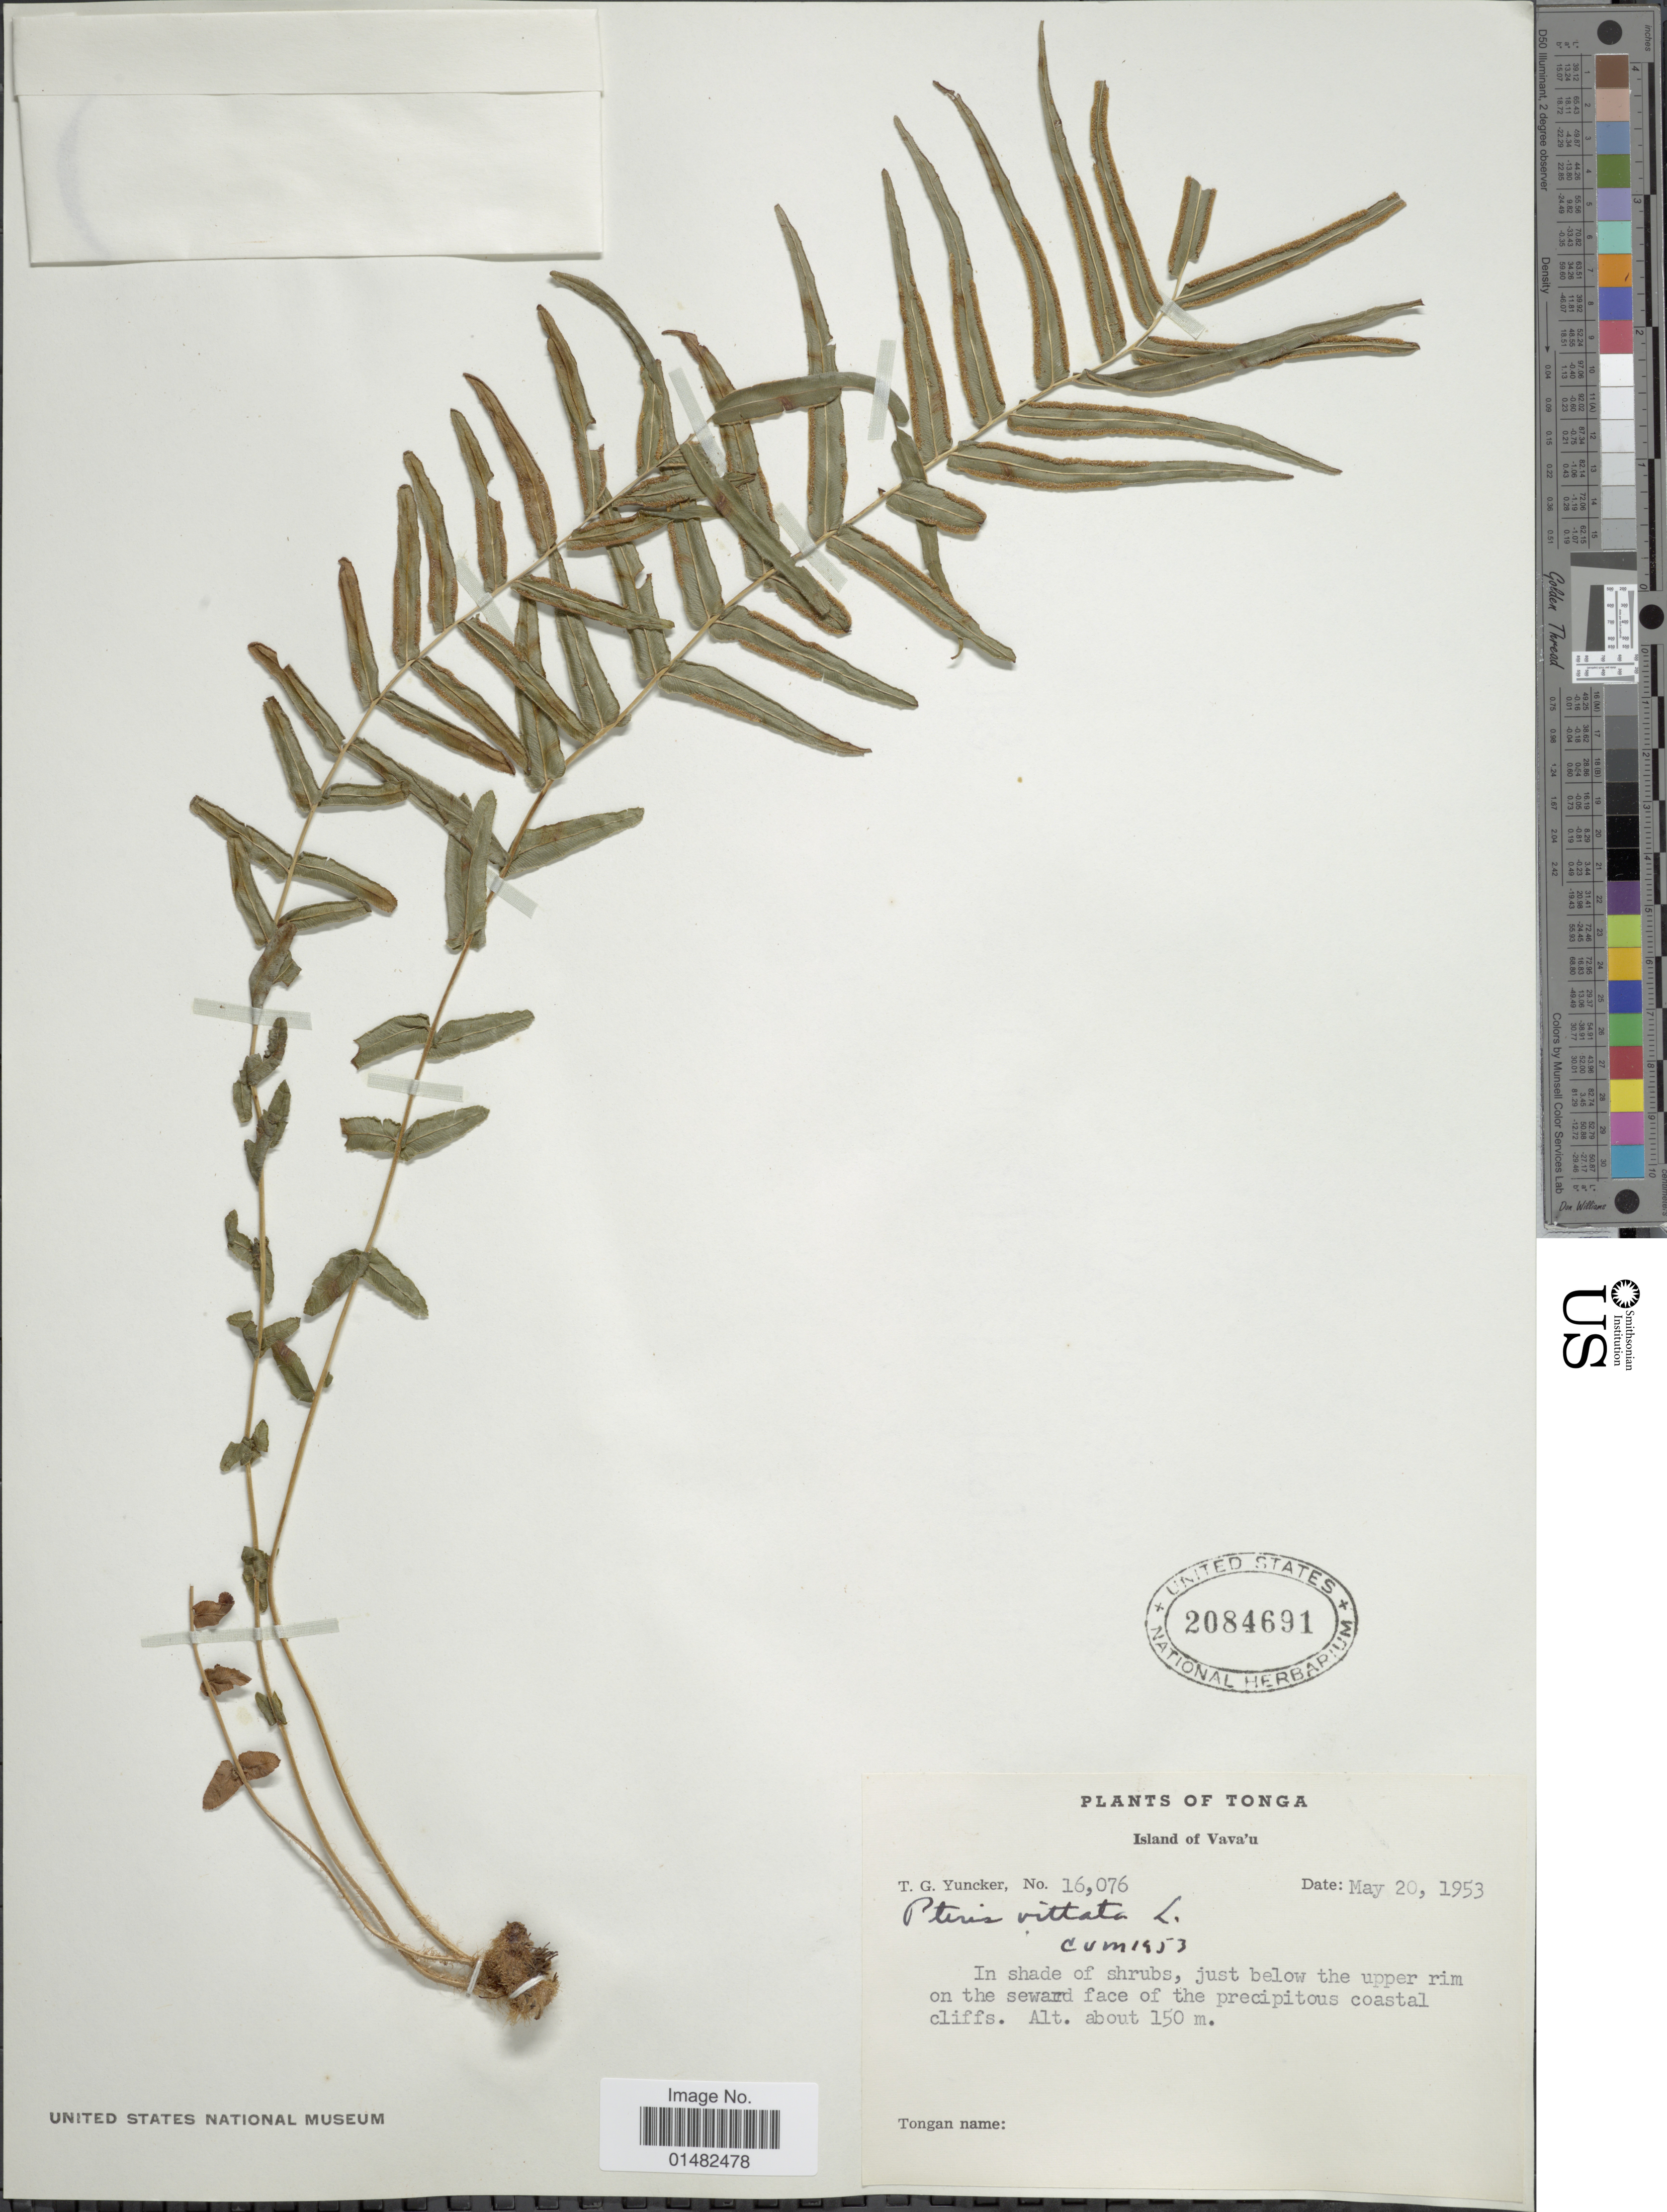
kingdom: Plantae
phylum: Tracheophyta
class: Polypodiopsida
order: Polypodiales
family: Pteridaceae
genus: Pteris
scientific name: Pteris vittata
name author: L.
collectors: T. G. Yuncker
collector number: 16076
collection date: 1953-05-20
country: Tonga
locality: Island of Vava'u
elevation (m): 150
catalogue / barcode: US 2084691